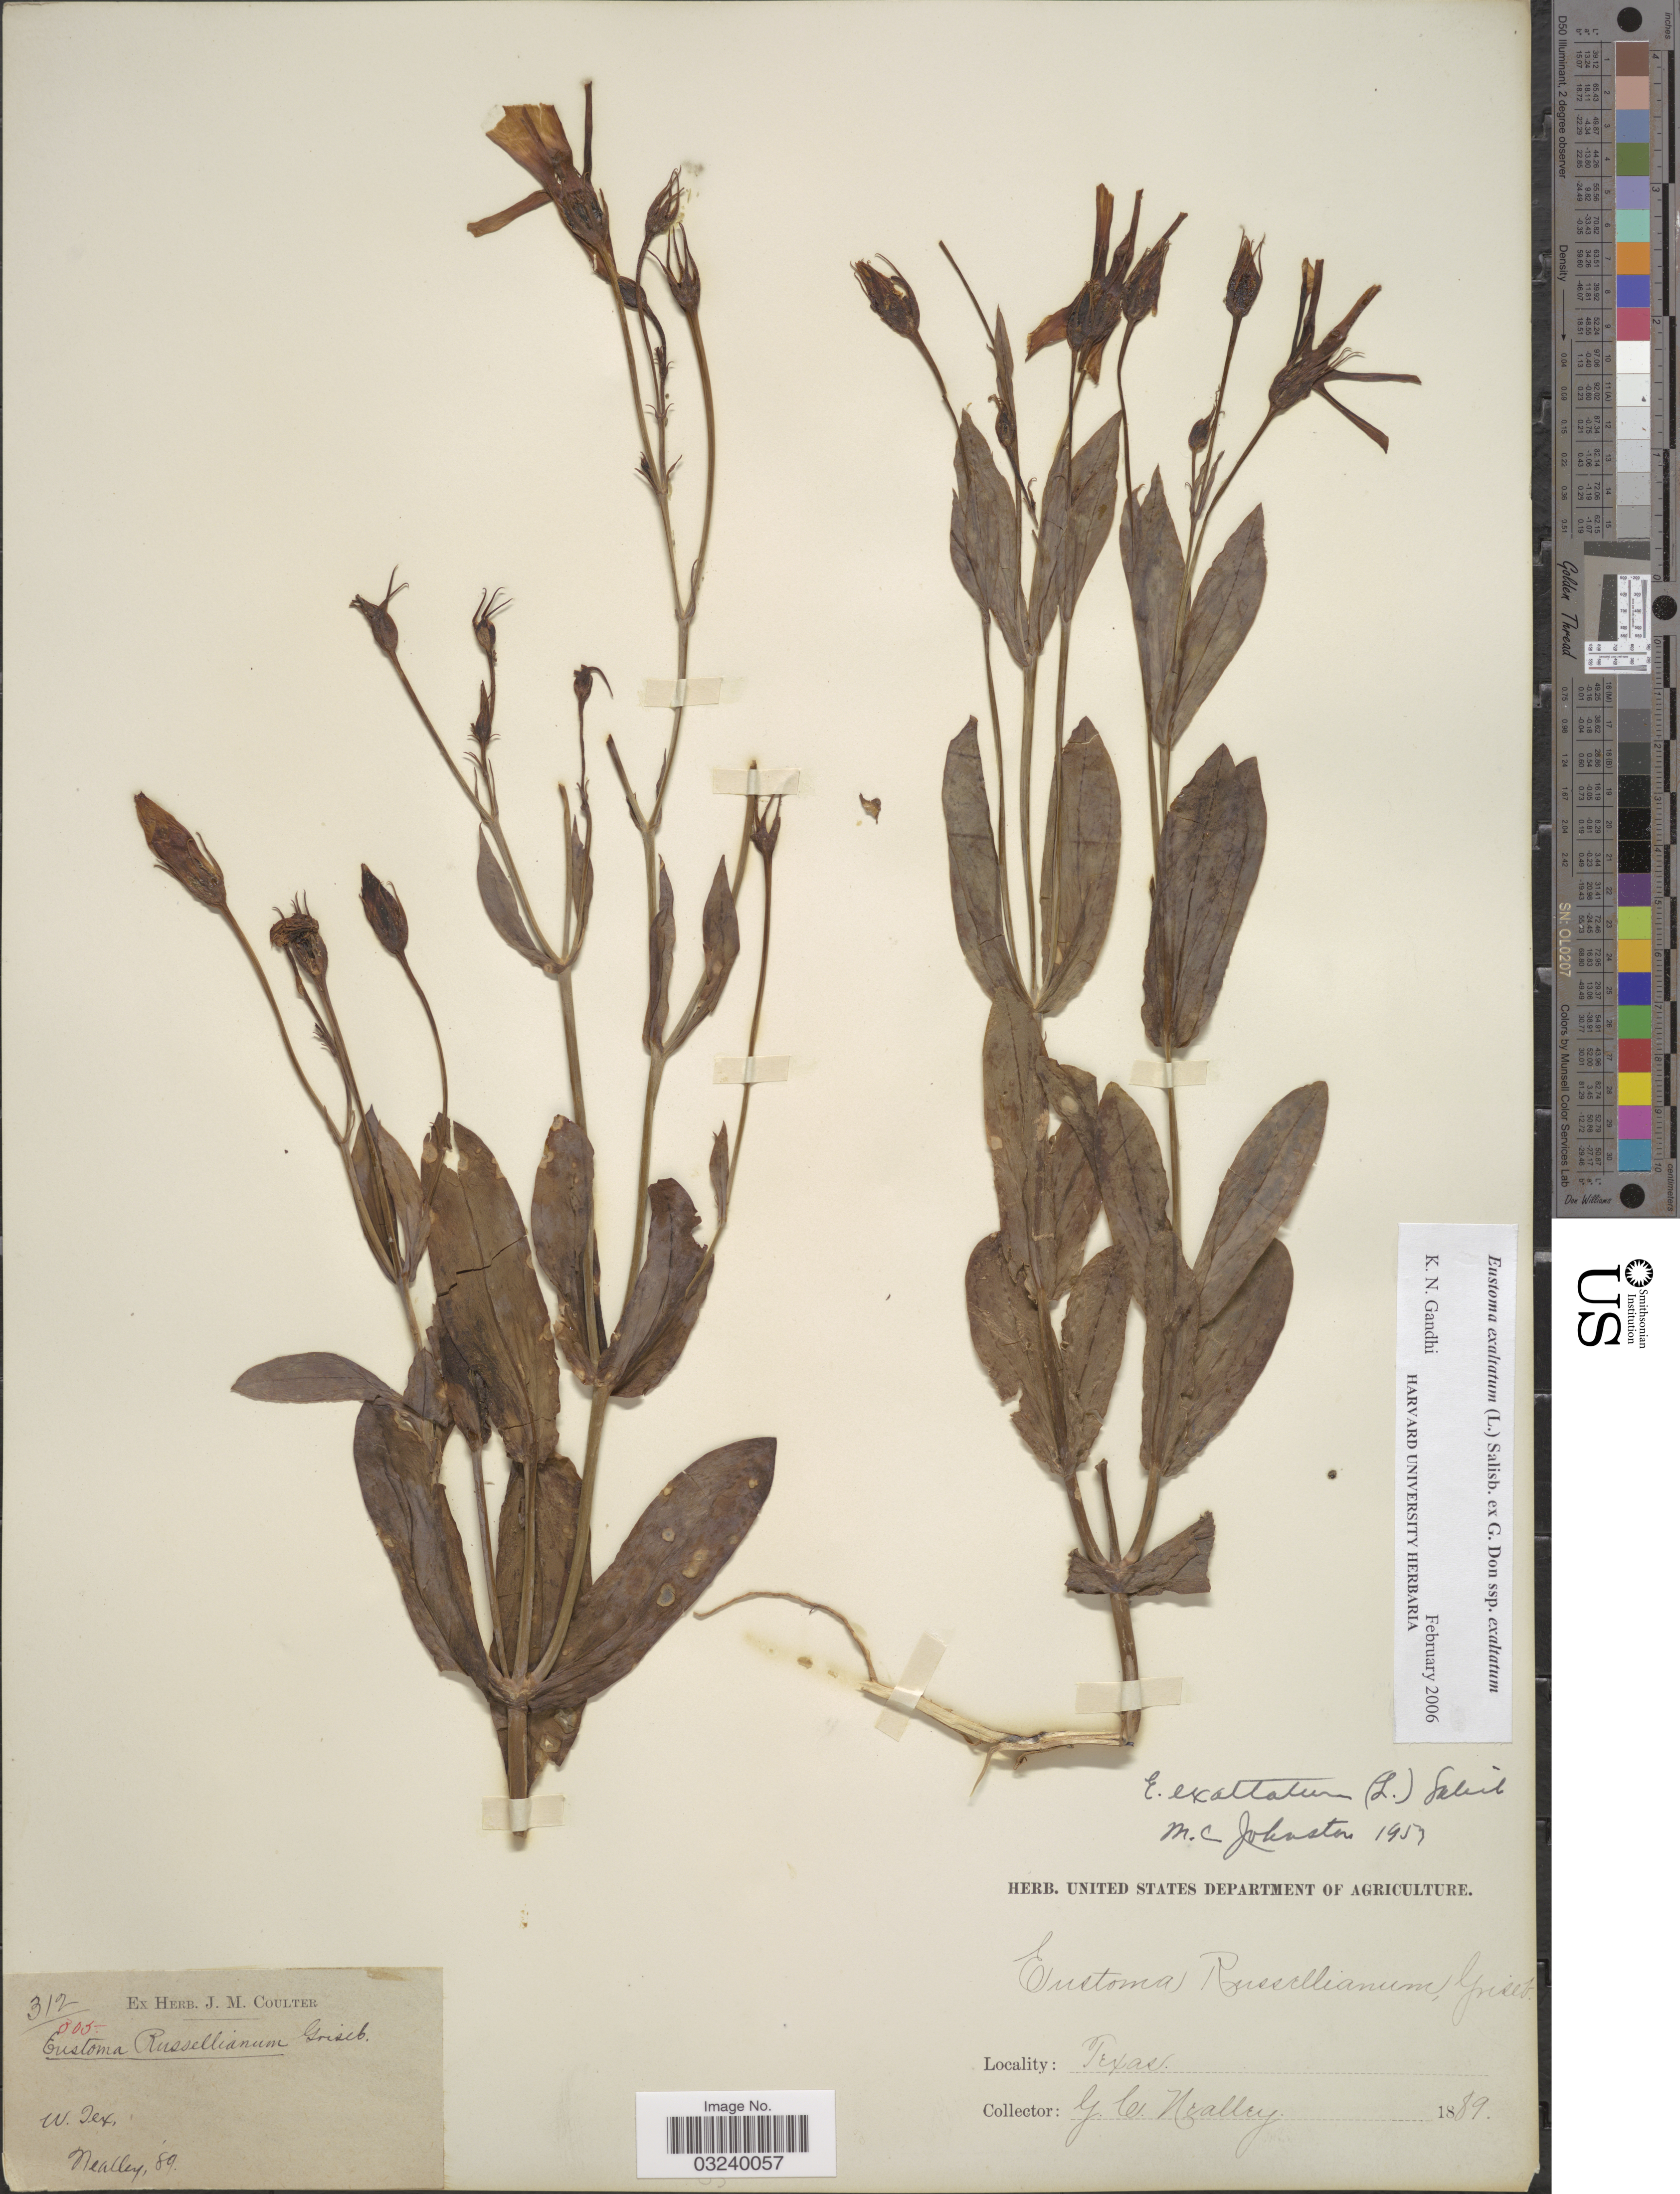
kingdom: Plantae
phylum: Tracheophyta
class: Magnoliopsida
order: Gentianales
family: Gentianaceae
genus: Eustoma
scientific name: Eustoma exaltatum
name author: (L.) Salisb. ex Don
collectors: G. C. Nealley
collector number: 312/305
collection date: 1889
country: United States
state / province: Texas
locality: W. Texas.